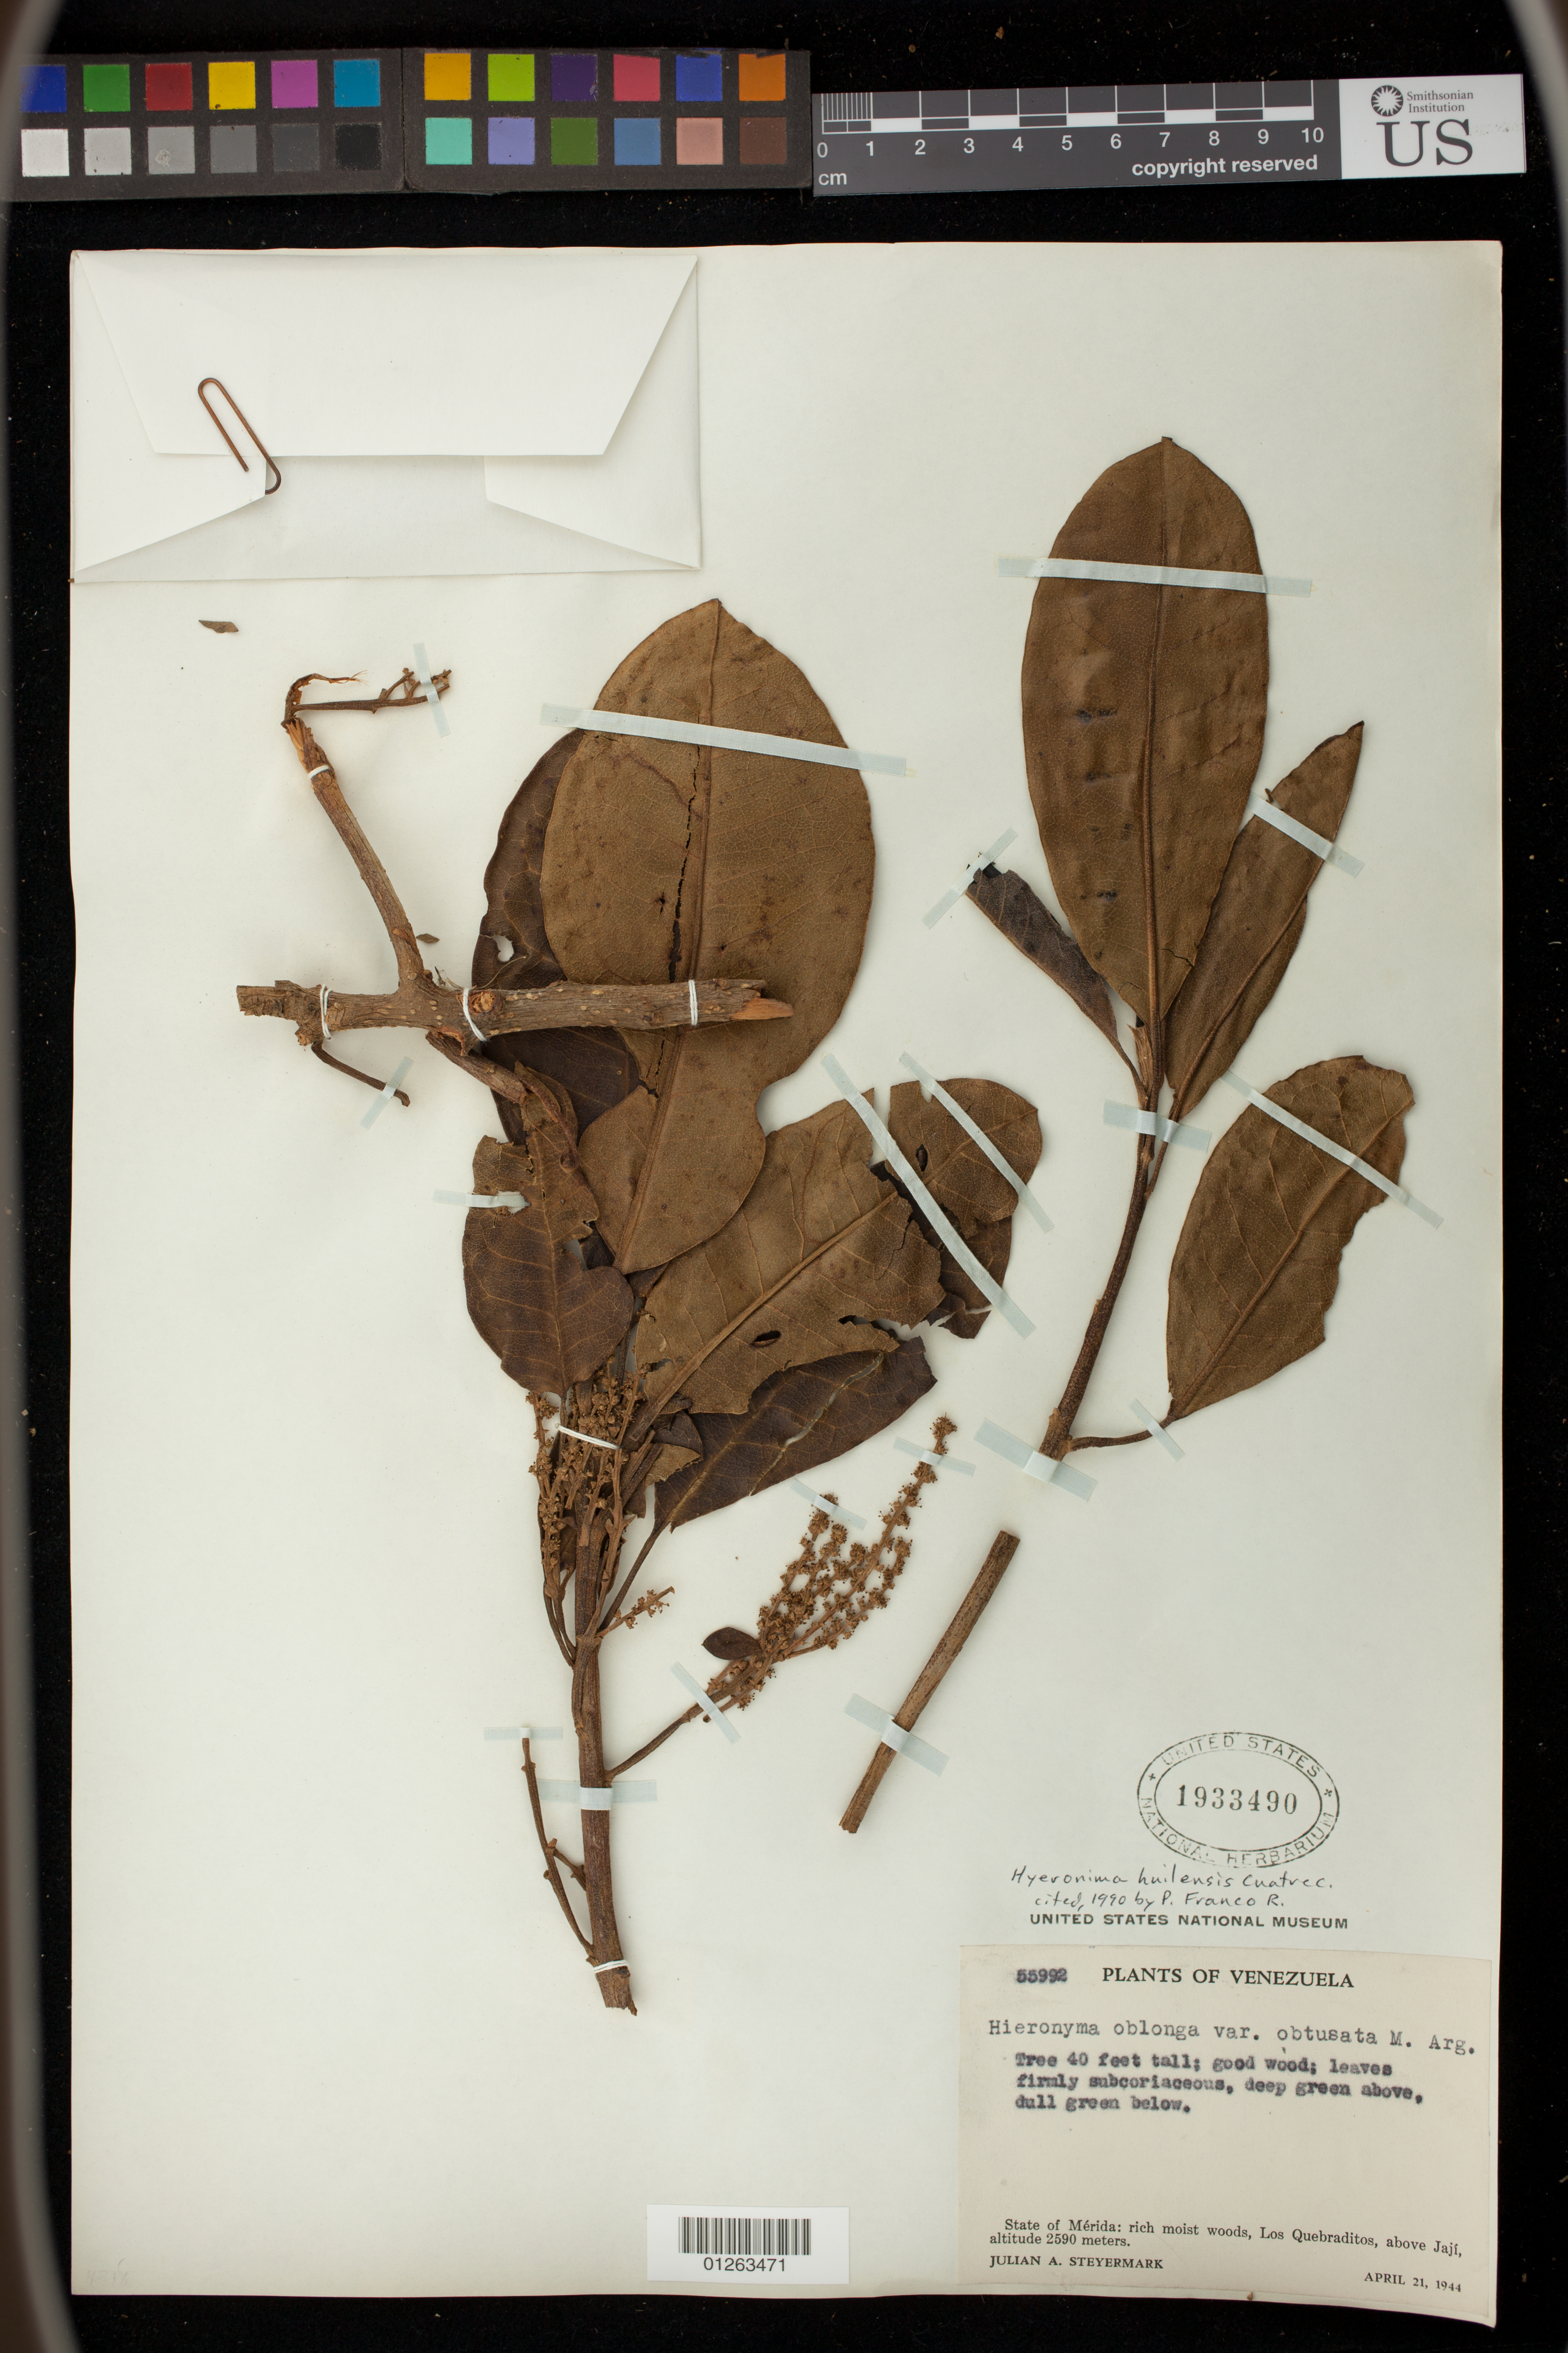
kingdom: Plantae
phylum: Tracheophyta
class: Magnoliopsida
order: Malpighiales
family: Phyllanthaceae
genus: Hieronyma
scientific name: Hieronyma huilensis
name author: Cuatrec.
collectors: J. Steyermark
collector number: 55992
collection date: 1944-04-21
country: Venezuela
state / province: Mérida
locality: State of Merida: Los Quebraditos, above Jaji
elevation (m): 2594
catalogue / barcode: US 1933490